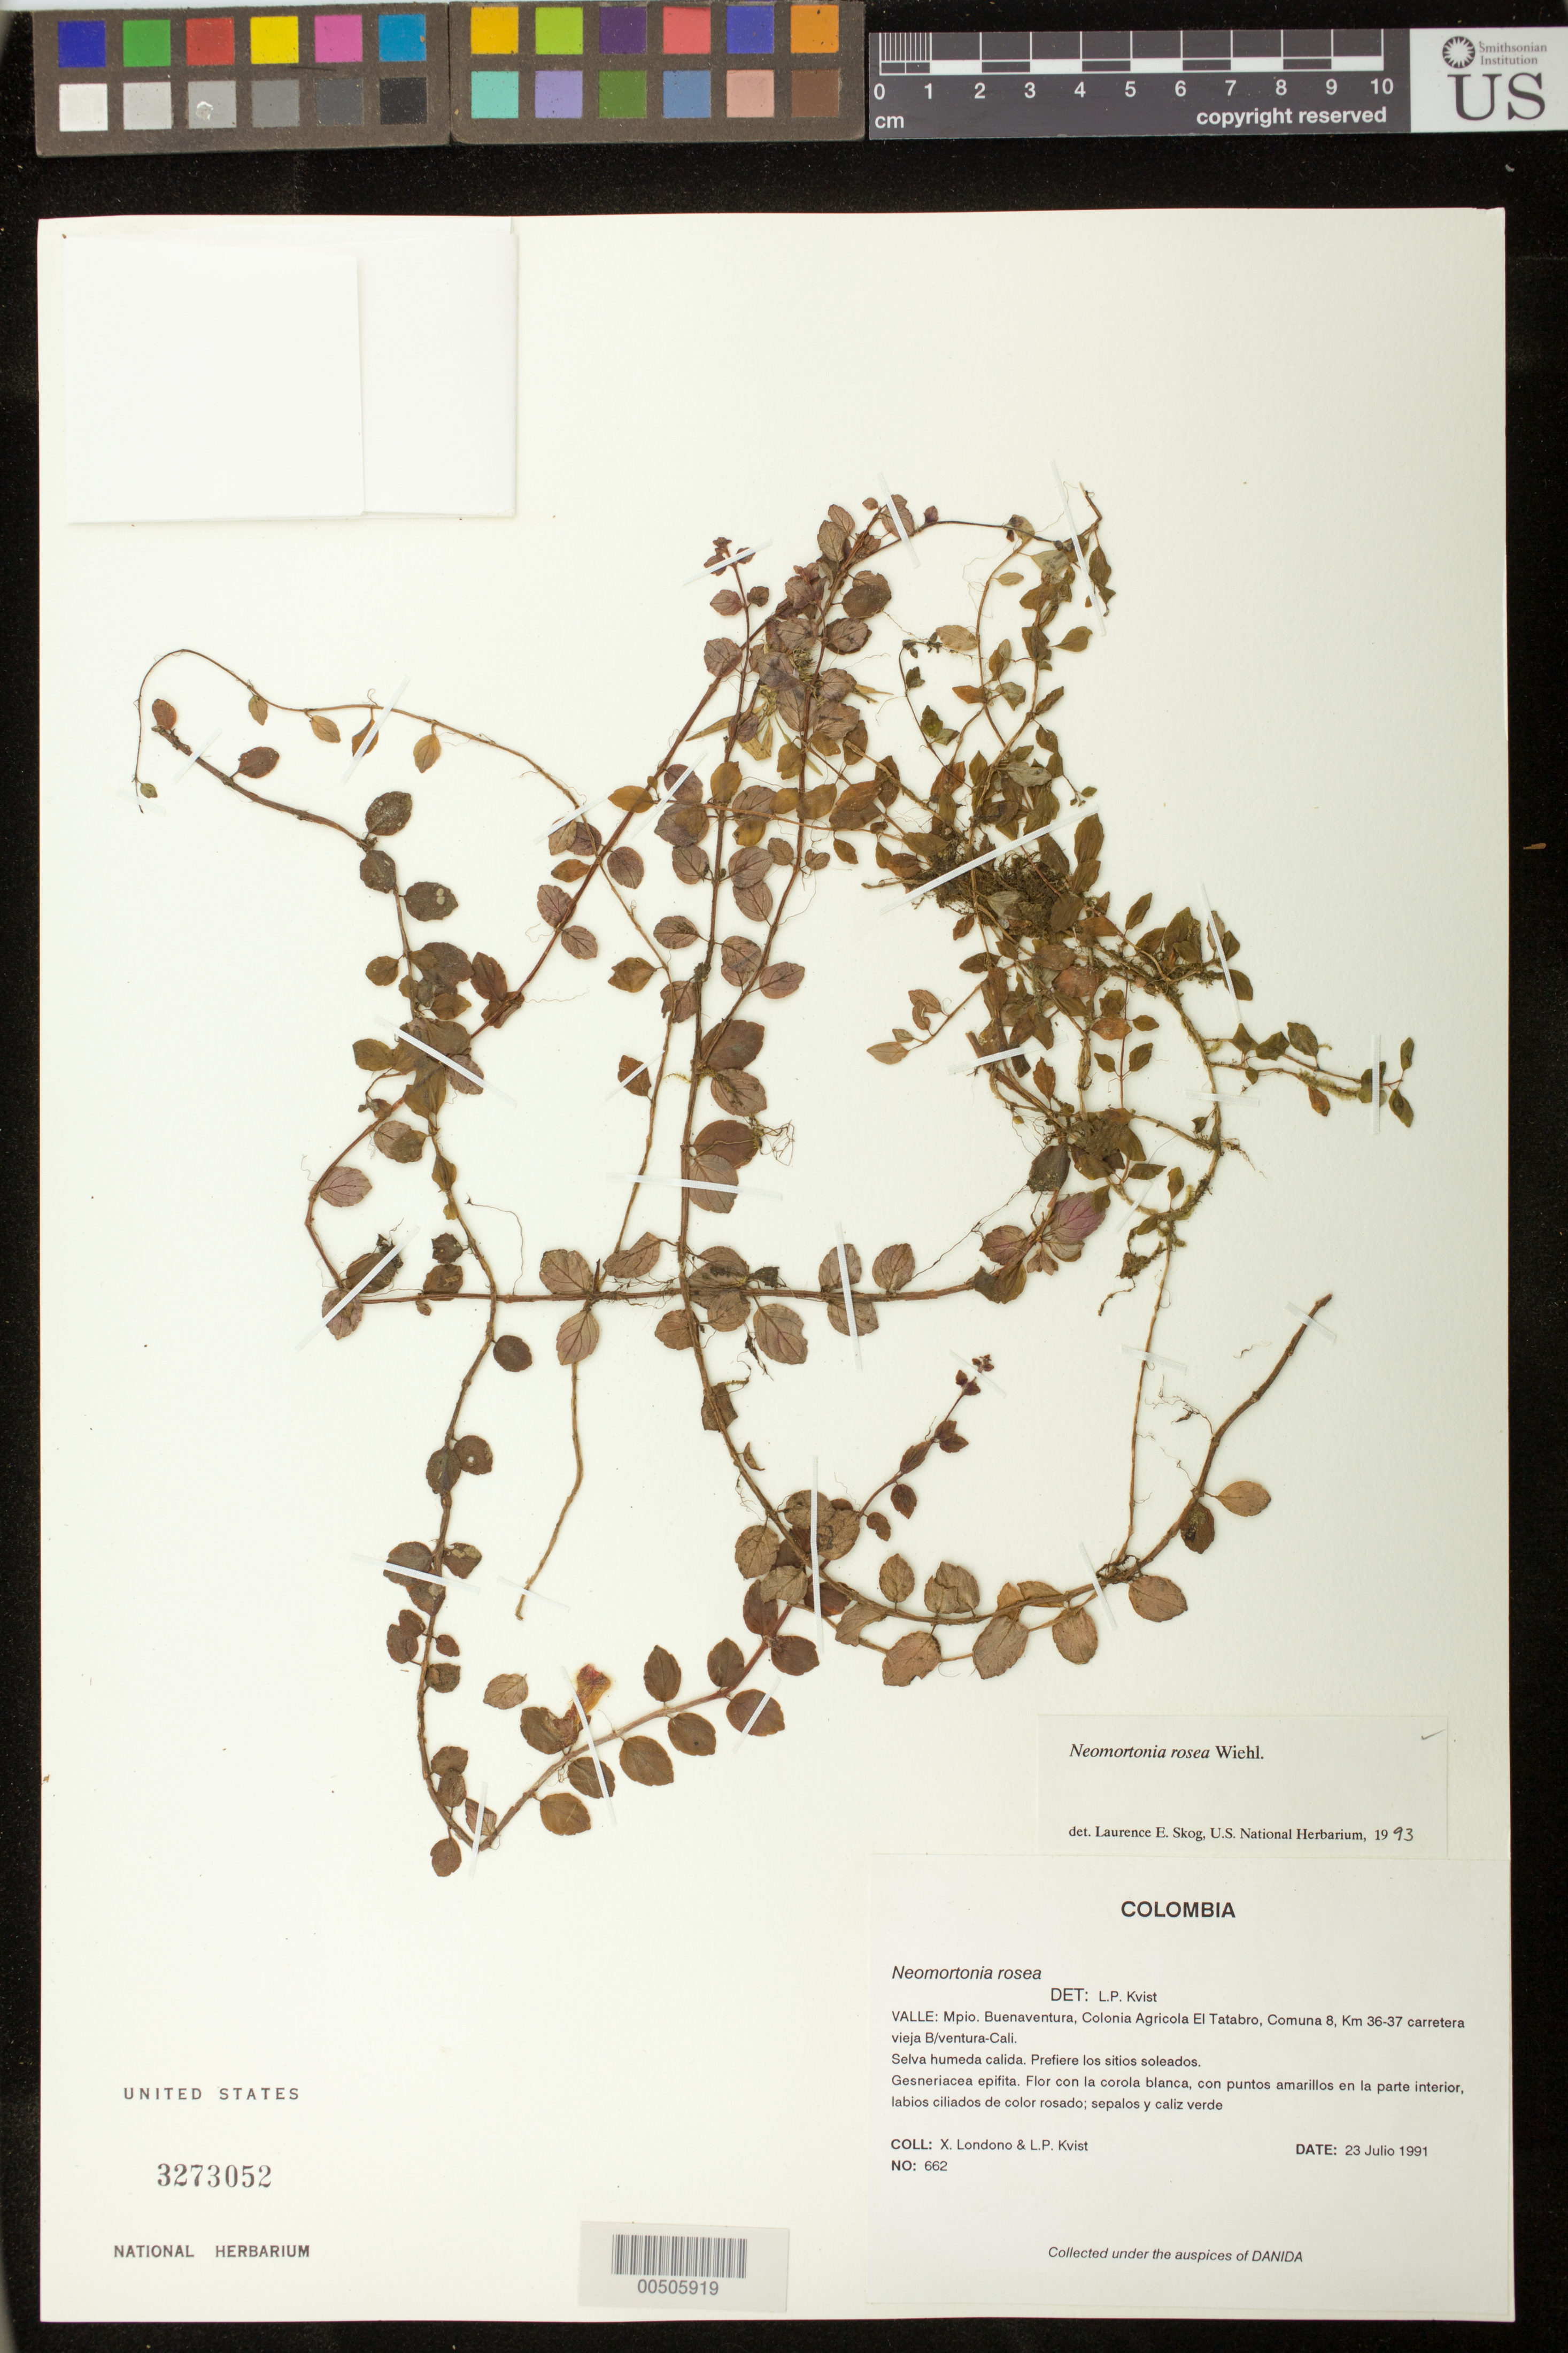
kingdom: Plantae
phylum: Tracheophyta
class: Magnoliopsida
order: Lamiales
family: Gesneriaceae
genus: Neomortonia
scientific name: Neomortonia rosea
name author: Wiehler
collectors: X. Londoño & L. P. Kvist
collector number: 662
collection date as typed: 23 Jul 1991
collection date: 1991-07-23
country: Colombia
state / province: Valle del Cauca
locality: Colonia Agricola el Tatabro, comuna, Buenaventura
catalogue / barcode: US 3273052